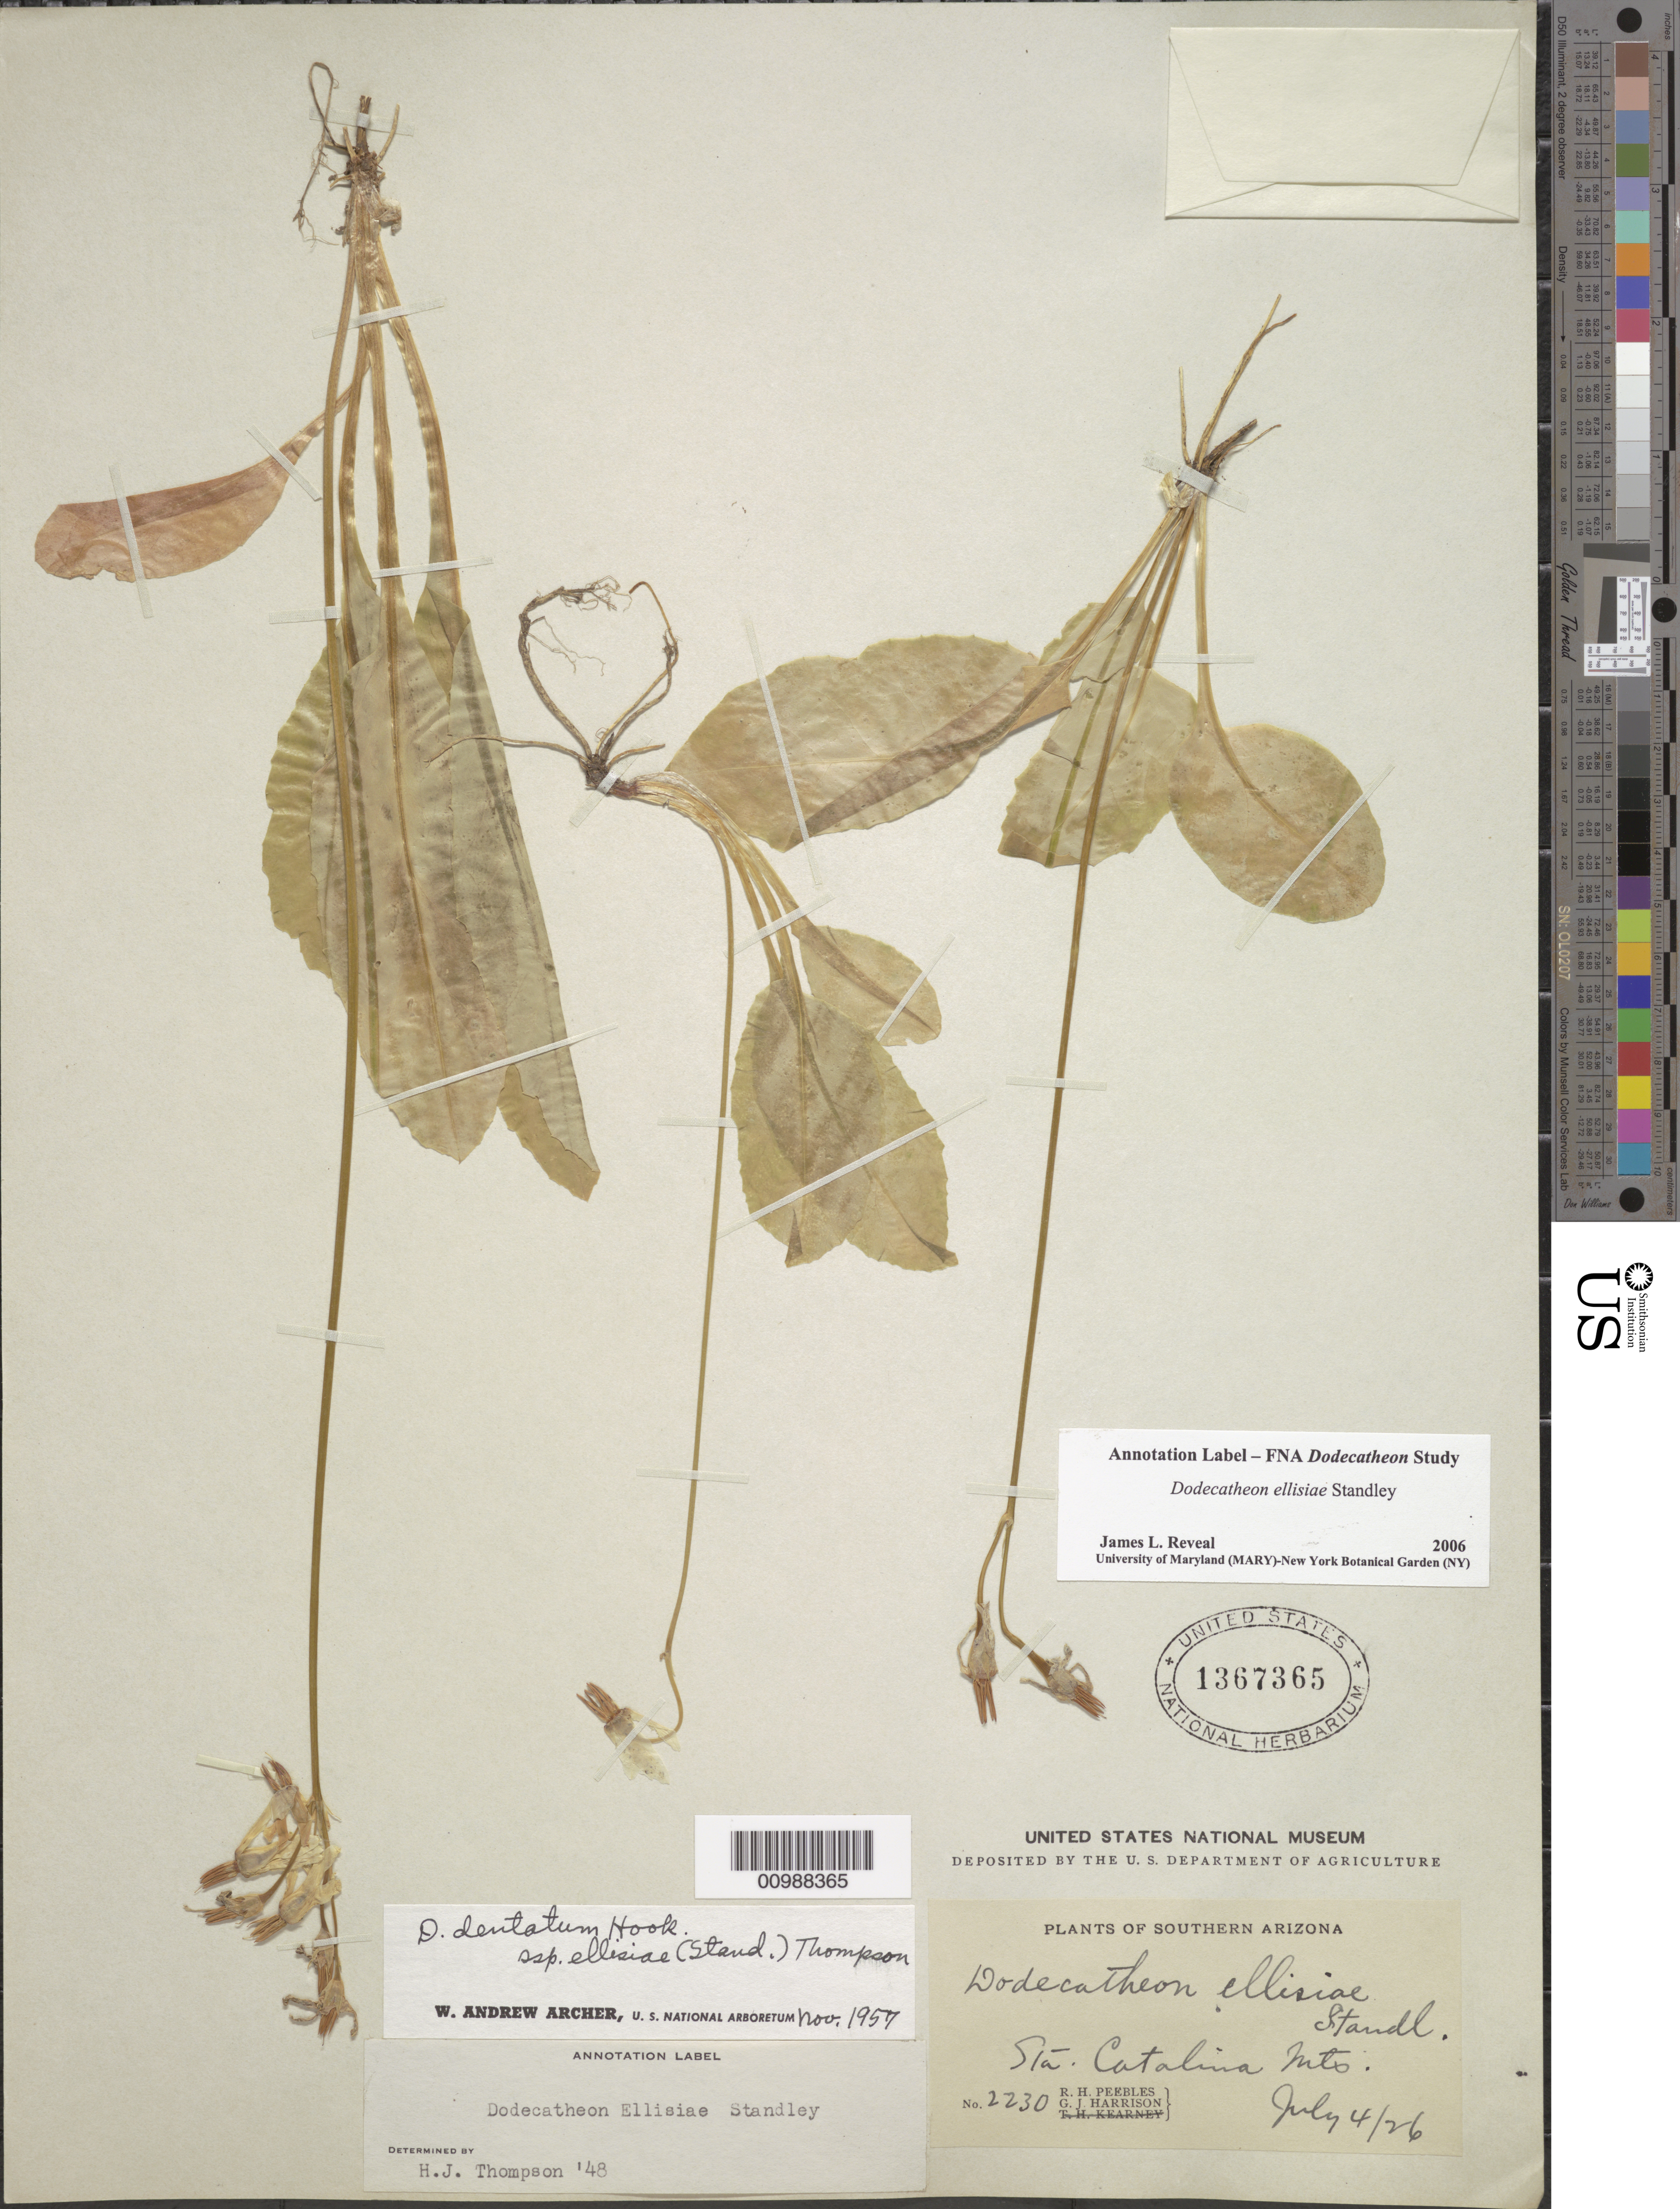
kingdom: Plantae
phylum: Tracheophyta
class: Magnoliopsida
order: Ericales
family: Primulaceae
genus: Dodecatheon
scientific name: Dodecatheon ellisiae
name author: Standl.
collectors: R. H. Peebles & G. J. Harrison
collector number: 2230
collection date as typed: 04 Jul 1926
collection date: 1926-07-04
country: United States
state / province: Arizona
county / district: Pima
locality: Santa Catalina Mountains.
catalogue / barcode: US 1367365